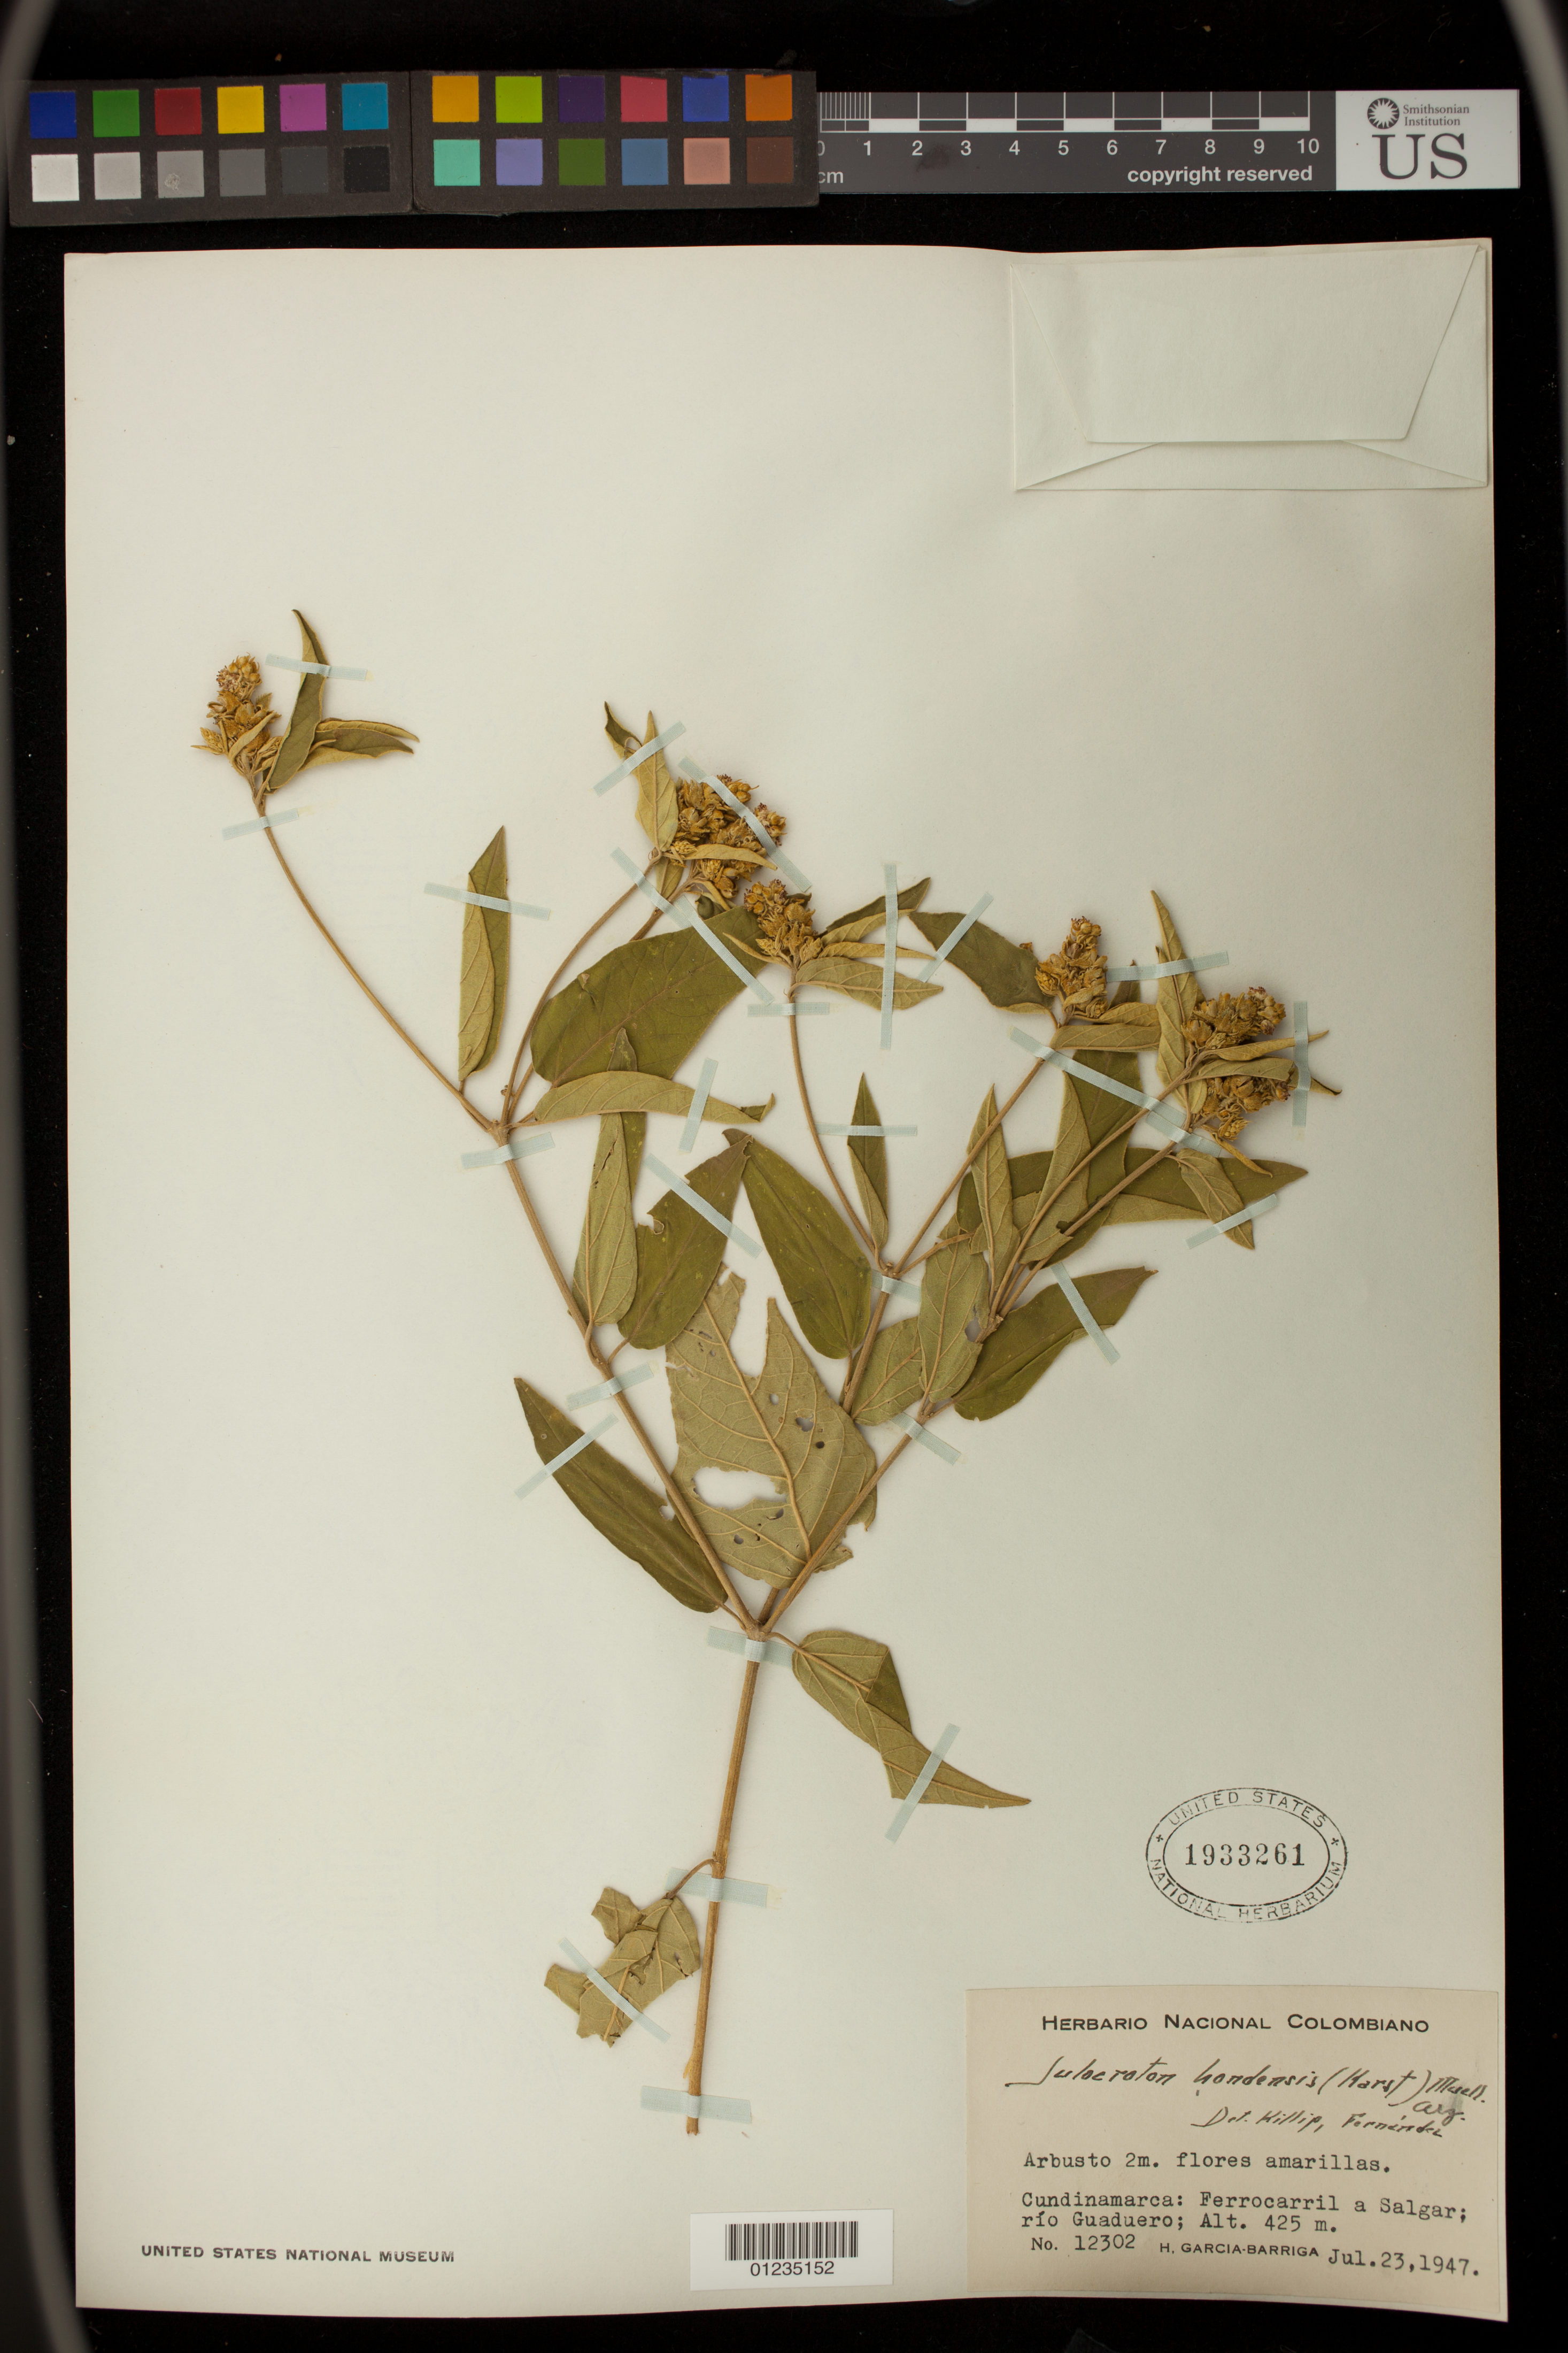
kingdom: Plantae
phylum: Tracheophyta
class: Magnoliopsida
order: Malpighiales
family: Euphorbiaceae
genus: Julocroton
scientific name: Julocroton hondensis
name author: (Karst.) Müll. Arg.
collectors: H. García Barriga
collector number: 12302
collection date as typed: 23 Jul 1947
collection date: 1947-07-23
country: Colombia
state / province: Cundinamarca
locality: Ferrocarril a Salgar; Rio Guaduero.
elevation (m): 425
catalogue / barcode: US 1933261